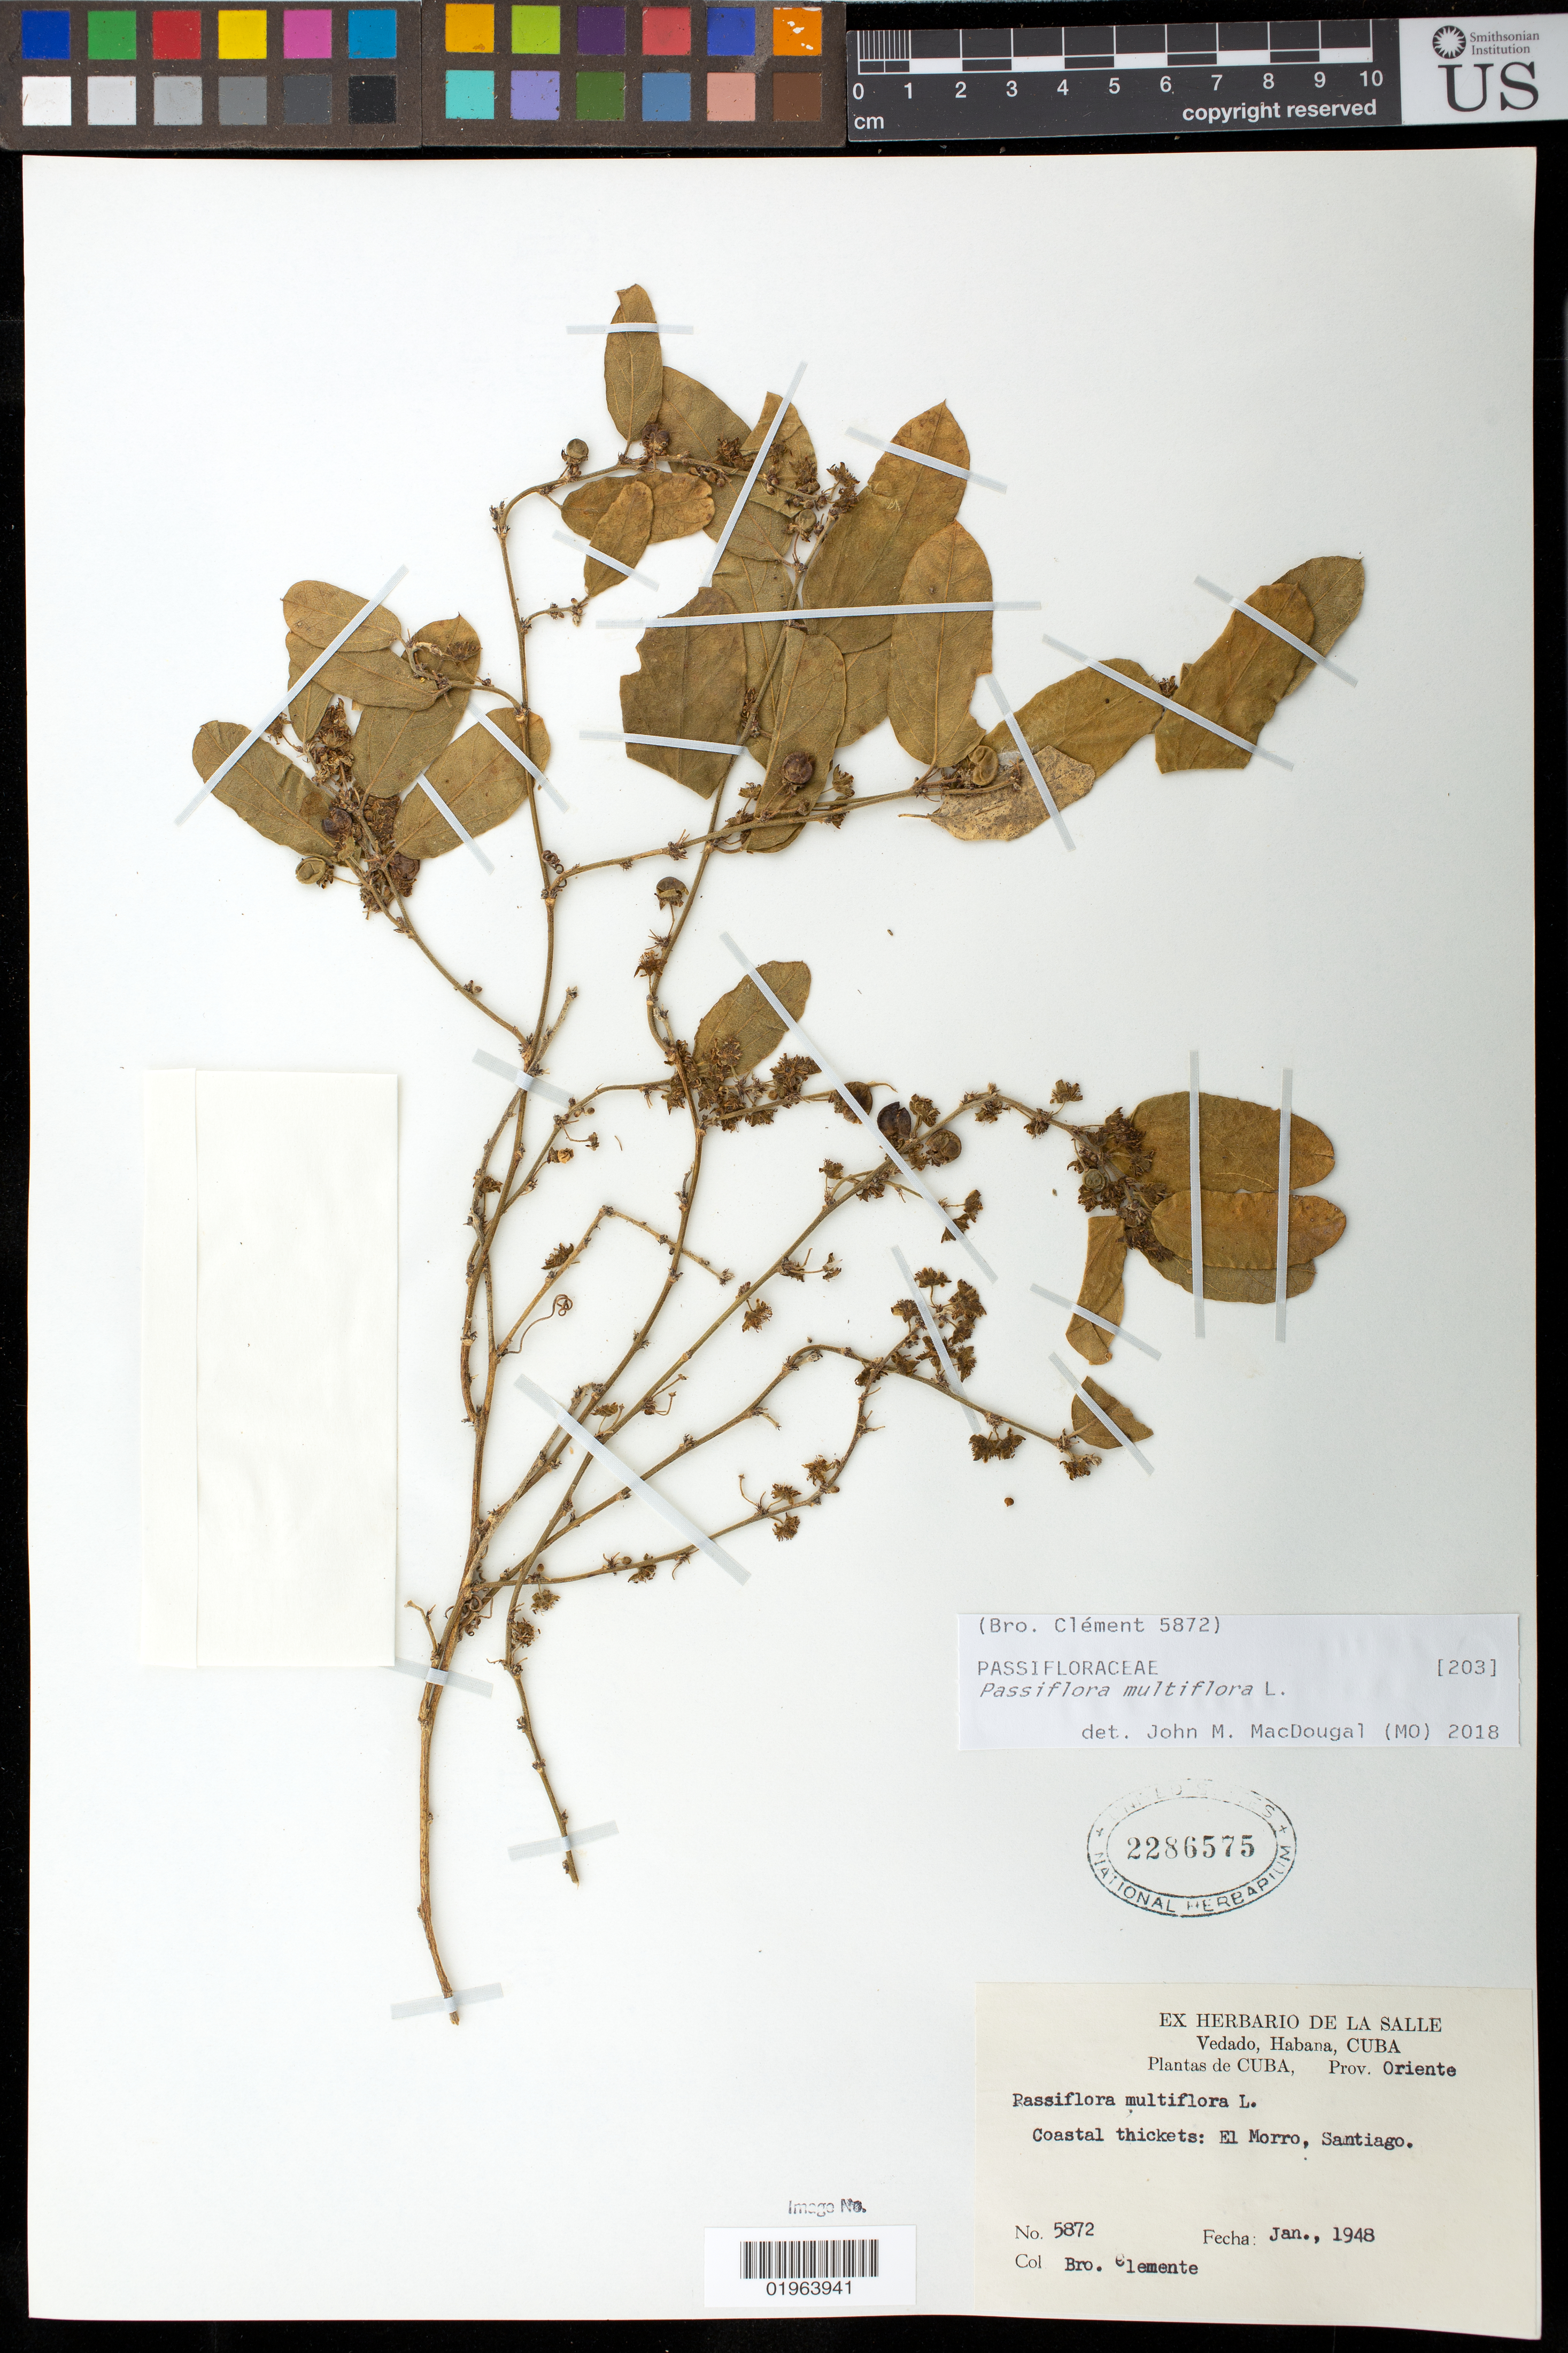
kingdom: Plantae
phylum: Tracheophyta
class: Magnoliopsida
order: Malpighiales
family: Passifloraceae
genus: Passiflora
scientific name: Passiflora multiflora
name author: L.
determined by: MacDougal, John M.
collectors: Bro. Clemente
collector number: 5872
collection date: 1948-01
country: Cuba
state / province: Santiago de Cuba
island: Cuba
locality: El Morro, Santiago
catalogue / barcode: US 2286575